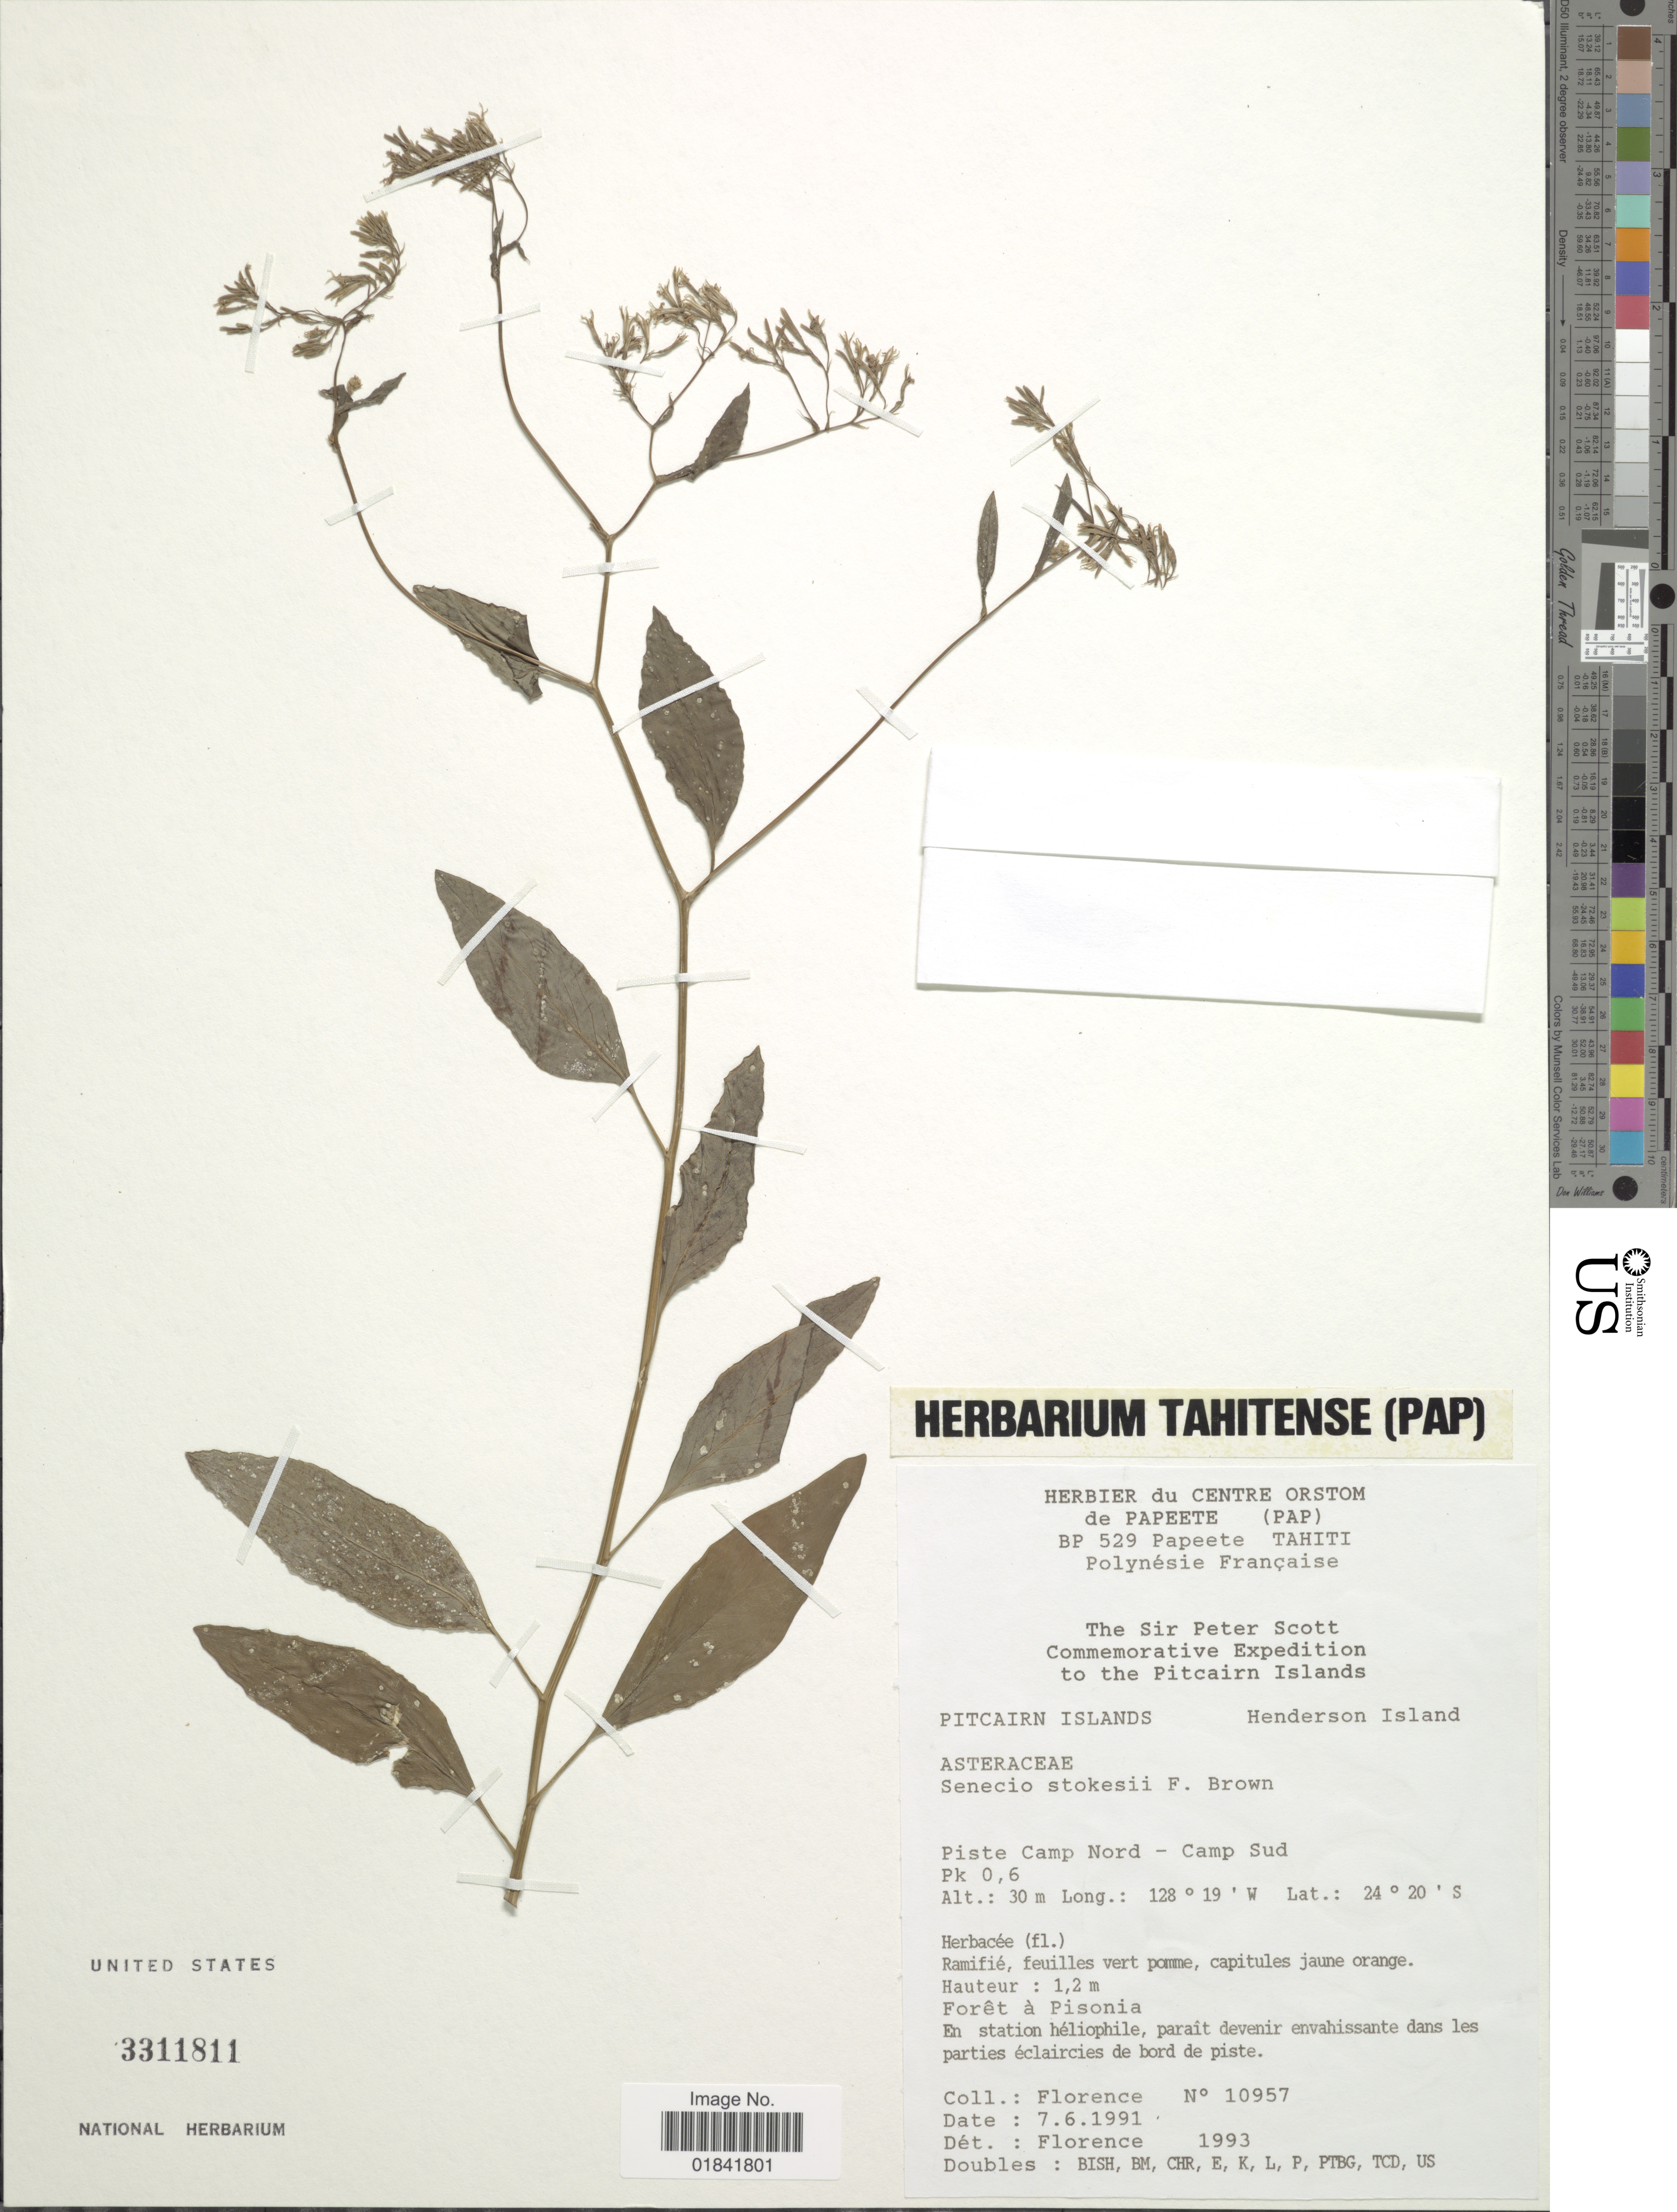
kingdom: Plantae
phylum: Tracheophyta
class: Magnoliopsida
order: Asterales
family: Asteraceae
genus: Senecio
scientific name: Senecio stokesii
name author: F. Br.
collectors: -. Florence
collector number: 10957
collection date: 1991-06-07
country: Pitcairn Islands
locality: Henderson Island, Piste Camp Nord- Camp Sud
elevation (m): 30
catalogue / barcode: US 3311811